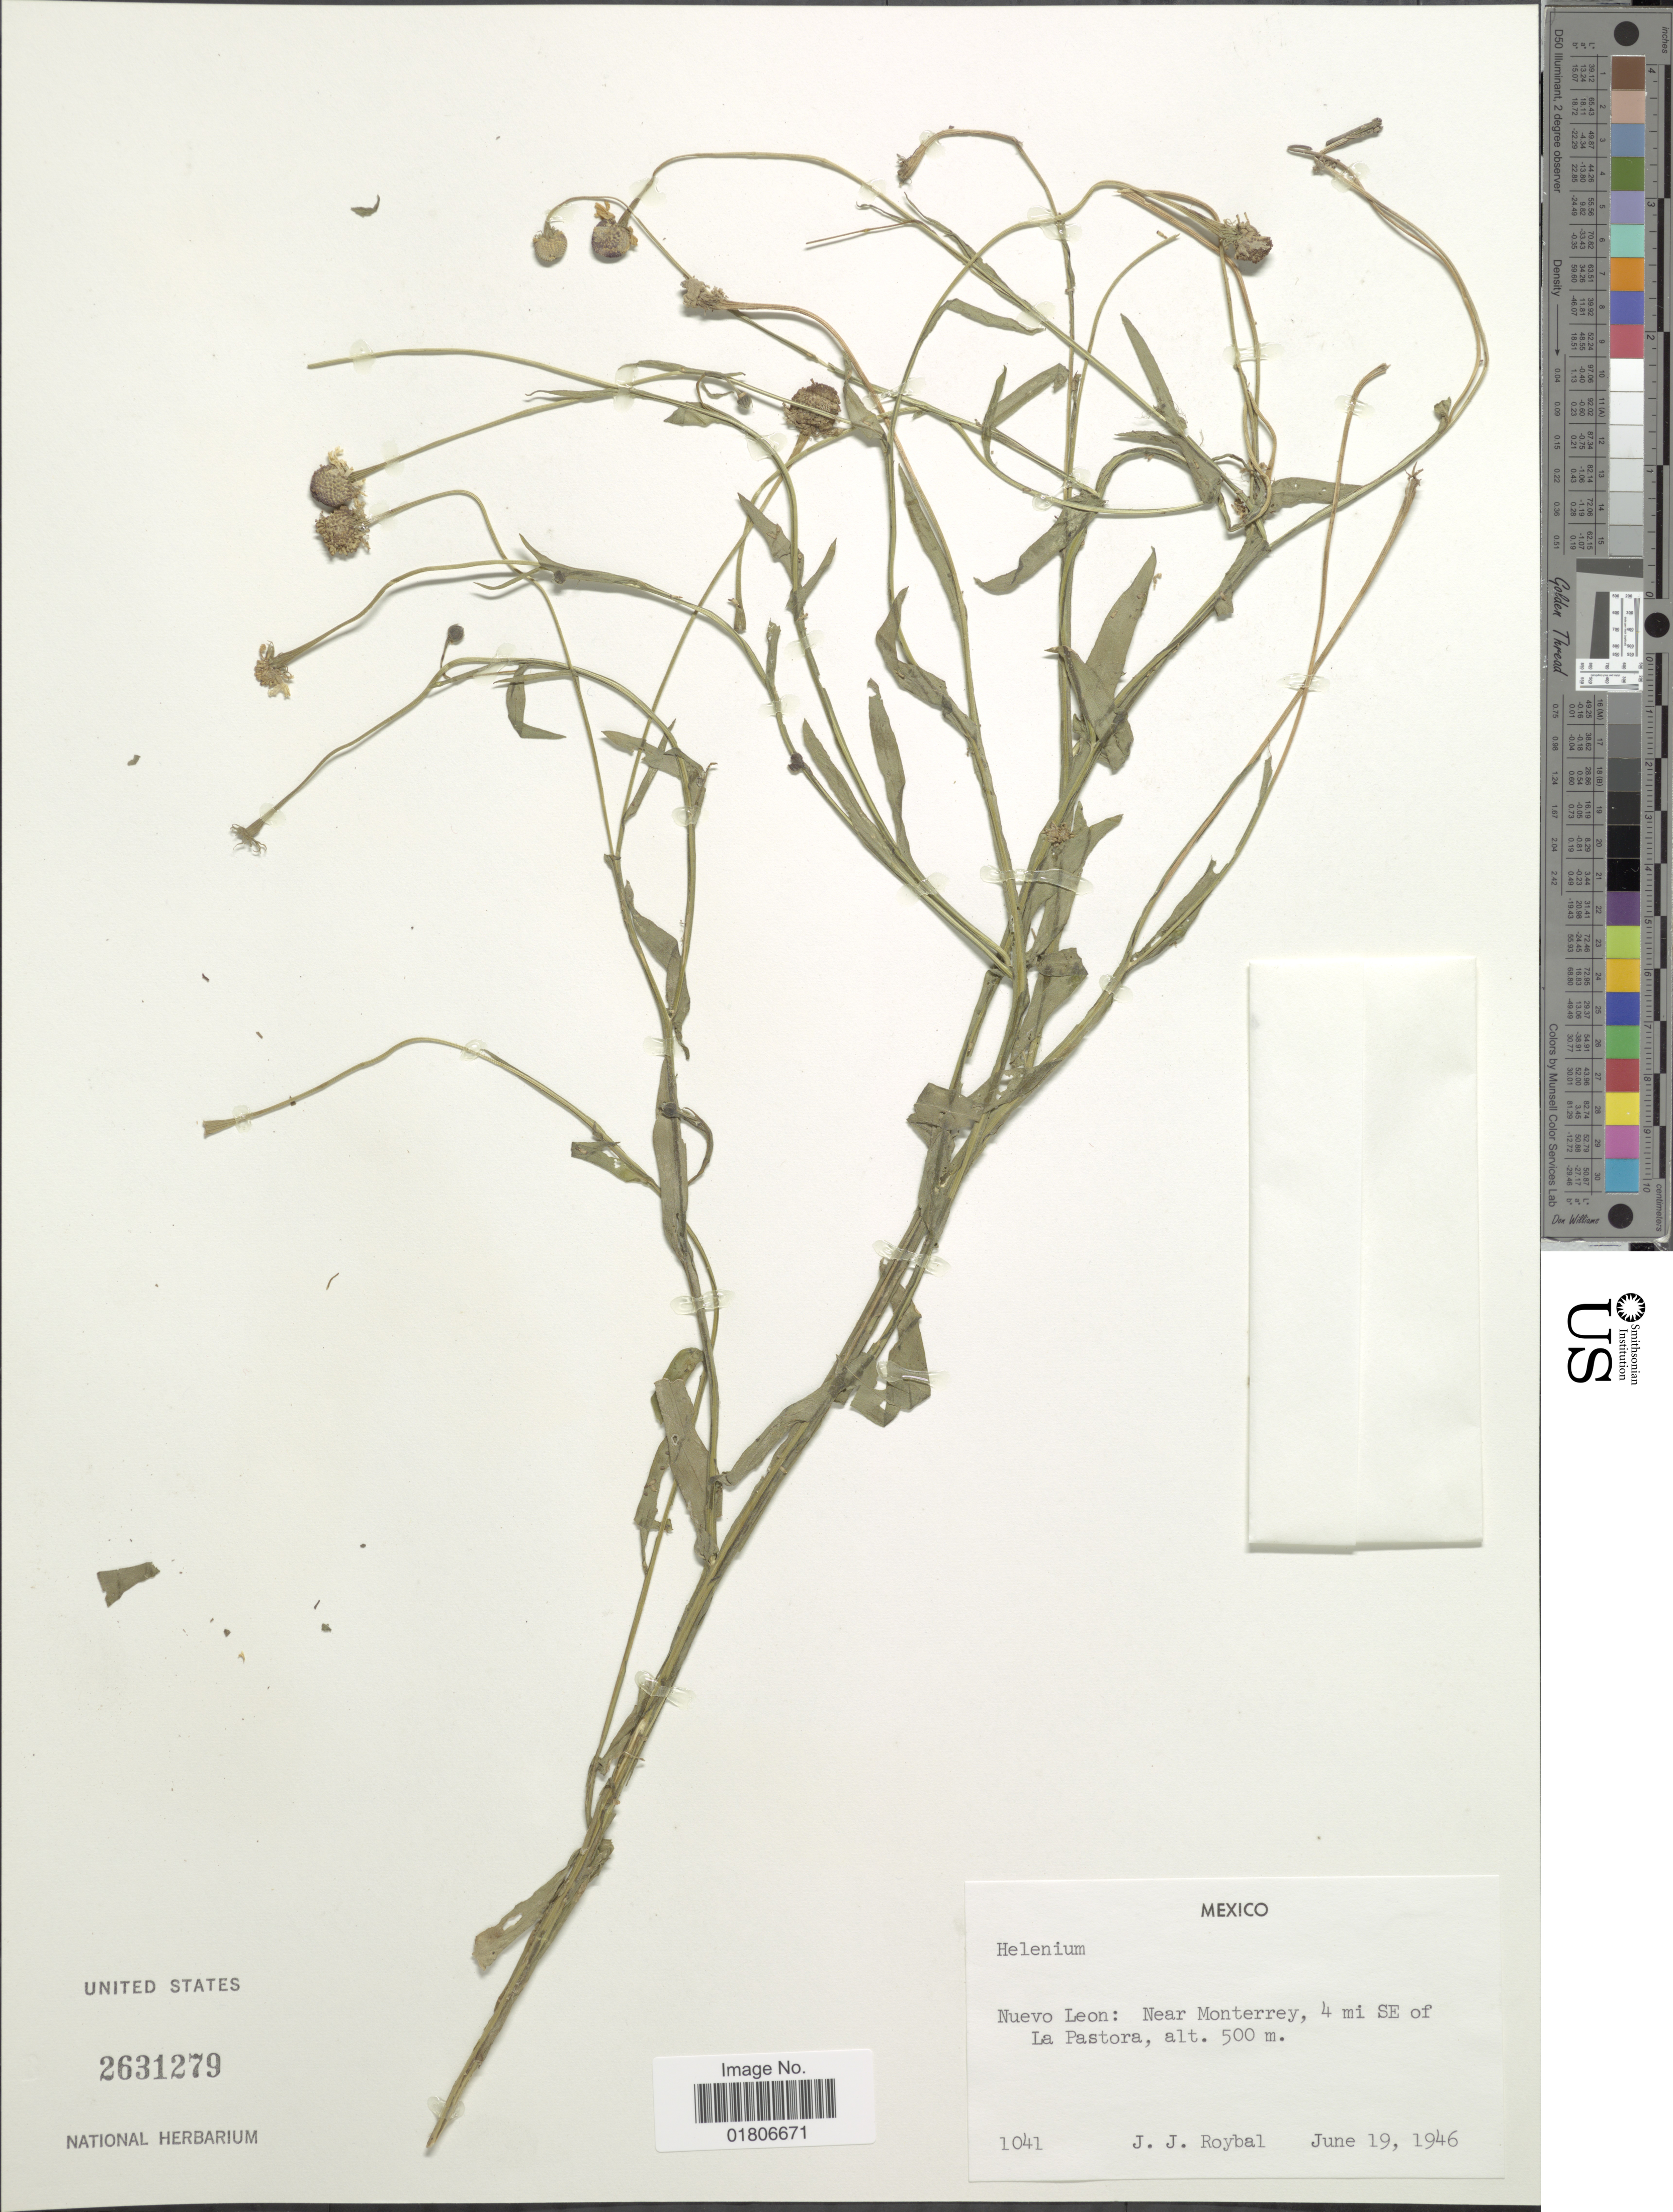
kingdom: Plantae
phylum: Tracheophyta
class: Magnoliopsida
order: Asterales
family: Asteraceae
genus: Helenium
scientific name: Helenium sp.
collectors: J. J. Roybal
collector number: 1041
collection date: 1946-06-19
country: Mexico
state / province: Nuevo León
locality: Near Monterrey, 4 mi SE of La Pastora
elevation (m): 500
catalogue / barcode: US 2631279